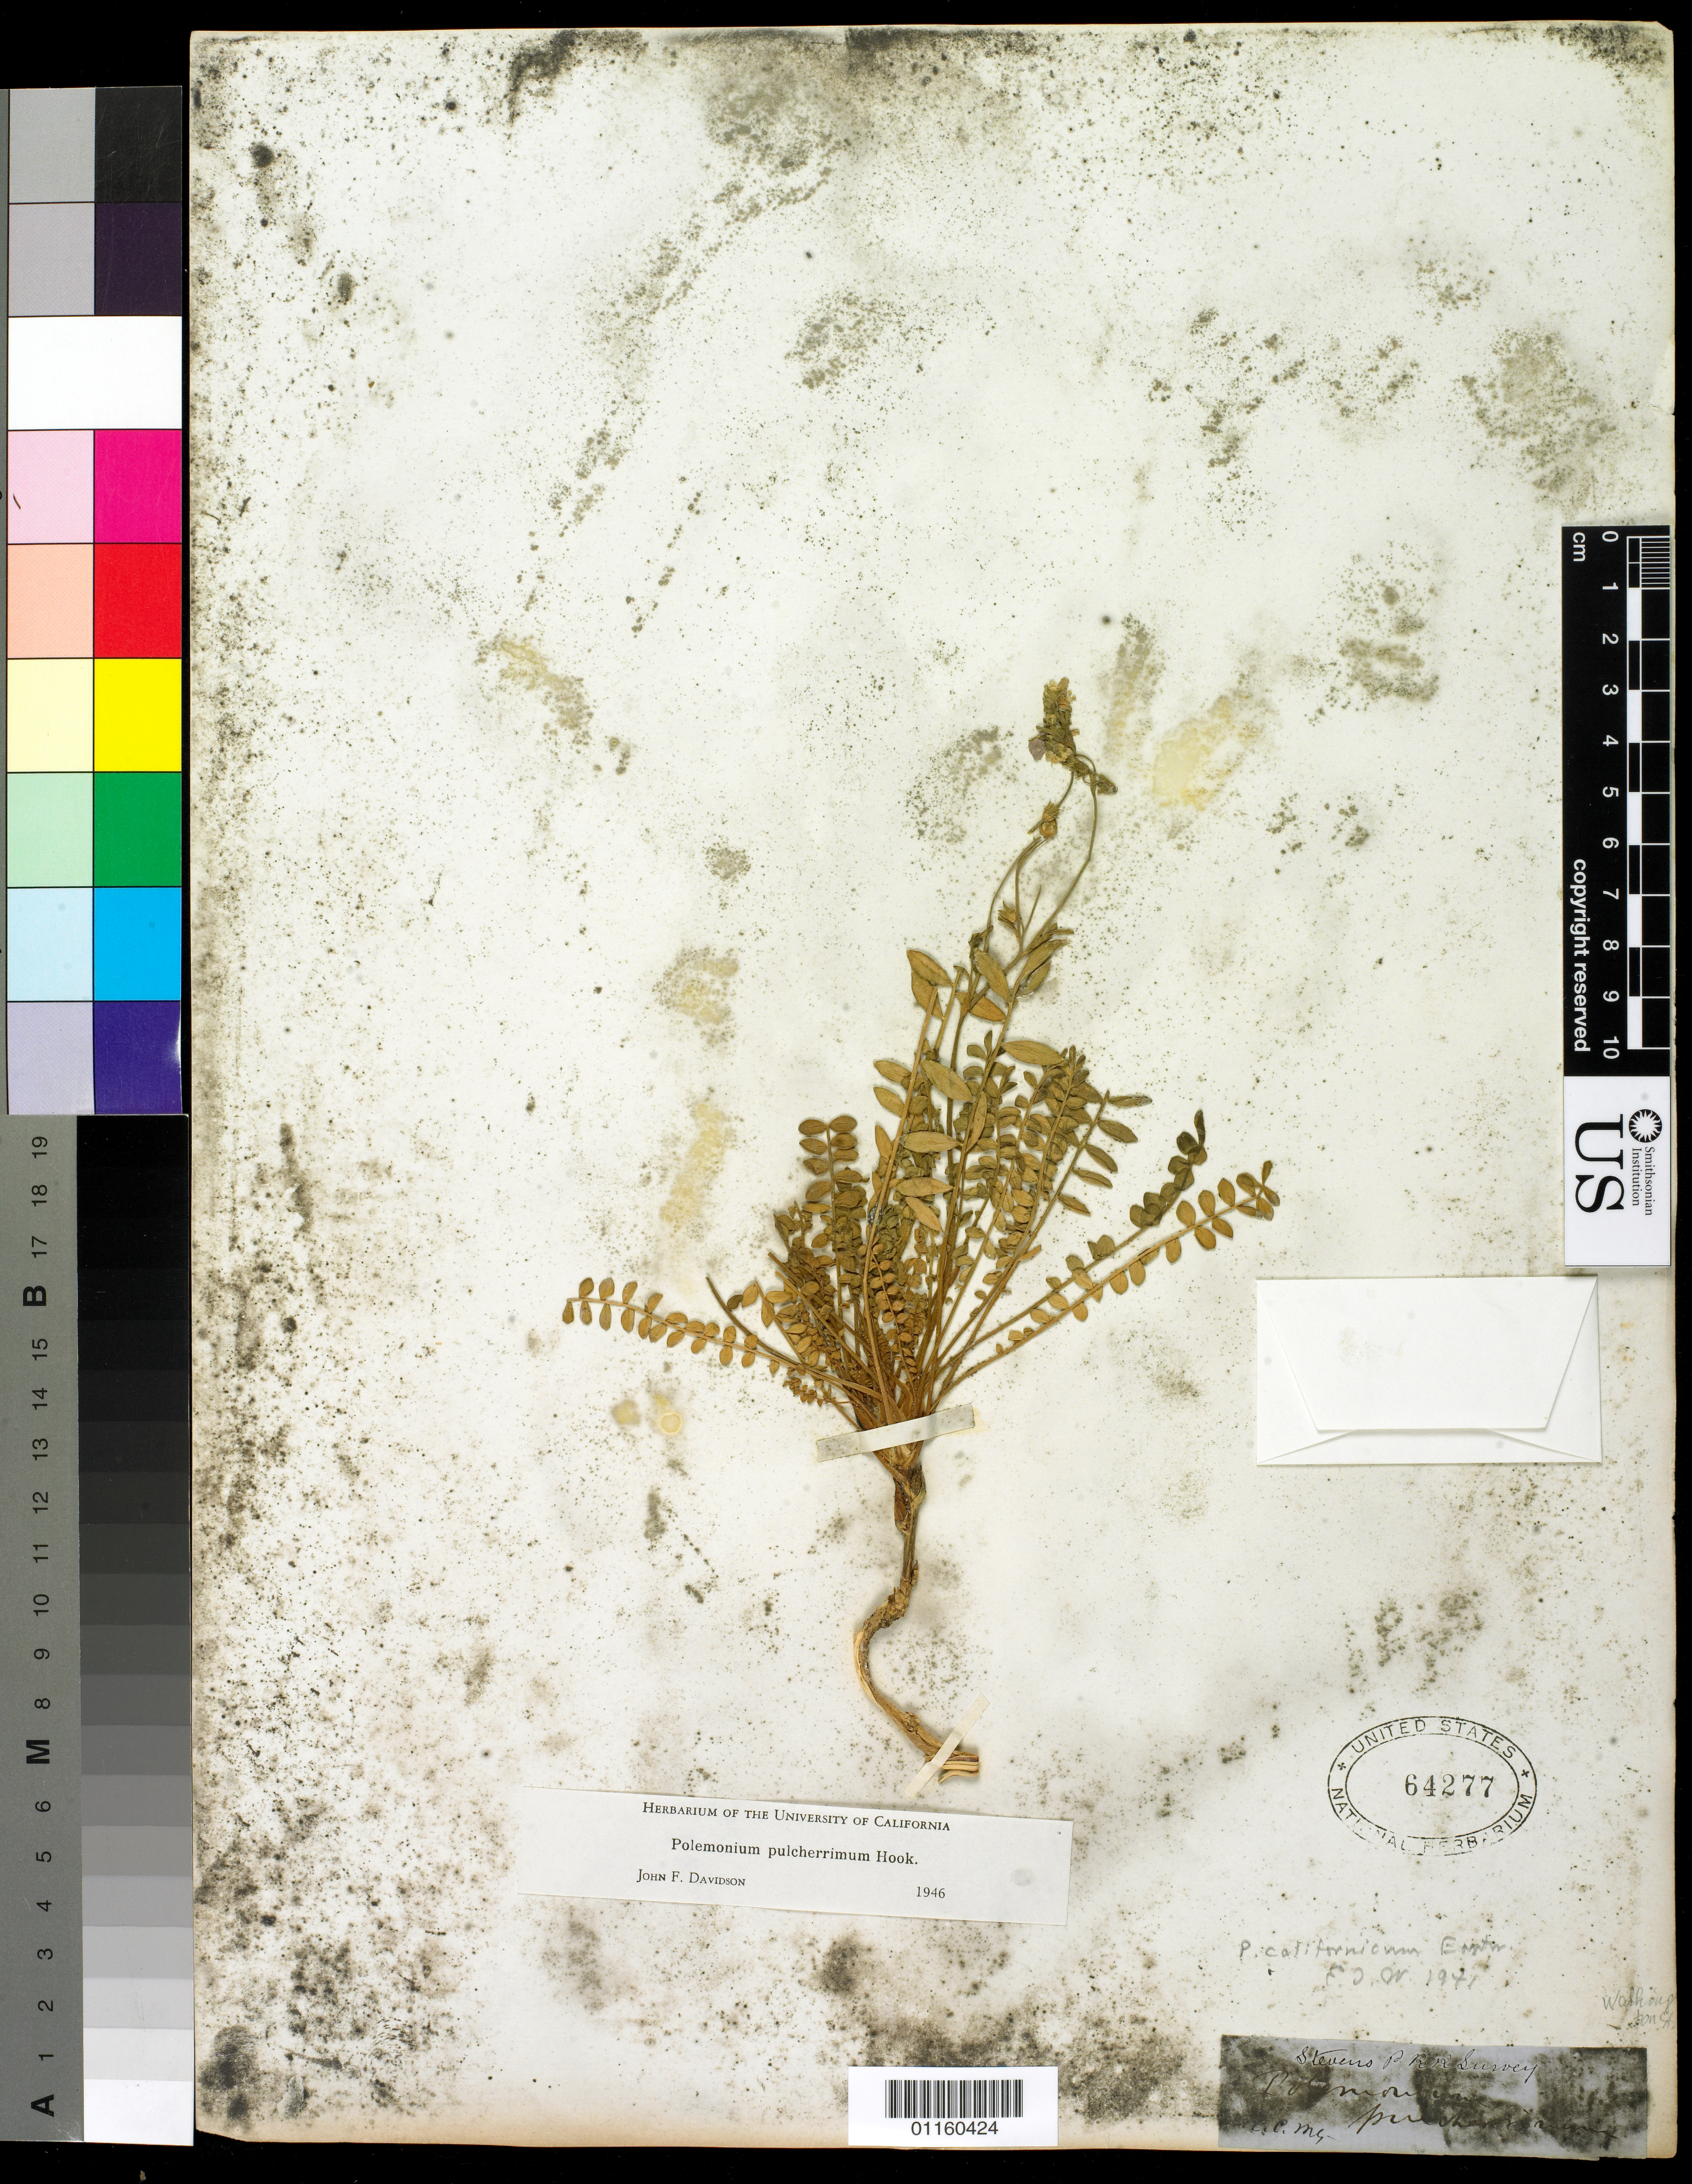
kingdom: Plantae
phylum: Tracheophyta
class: Magnoliopsida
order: Ericales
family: Polemoniaceae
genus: Polemonium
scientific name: Polemonium pulcherrimum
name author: Hook.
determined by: Davidson, J. F.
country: United States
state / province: Washington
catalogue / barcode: US 64277